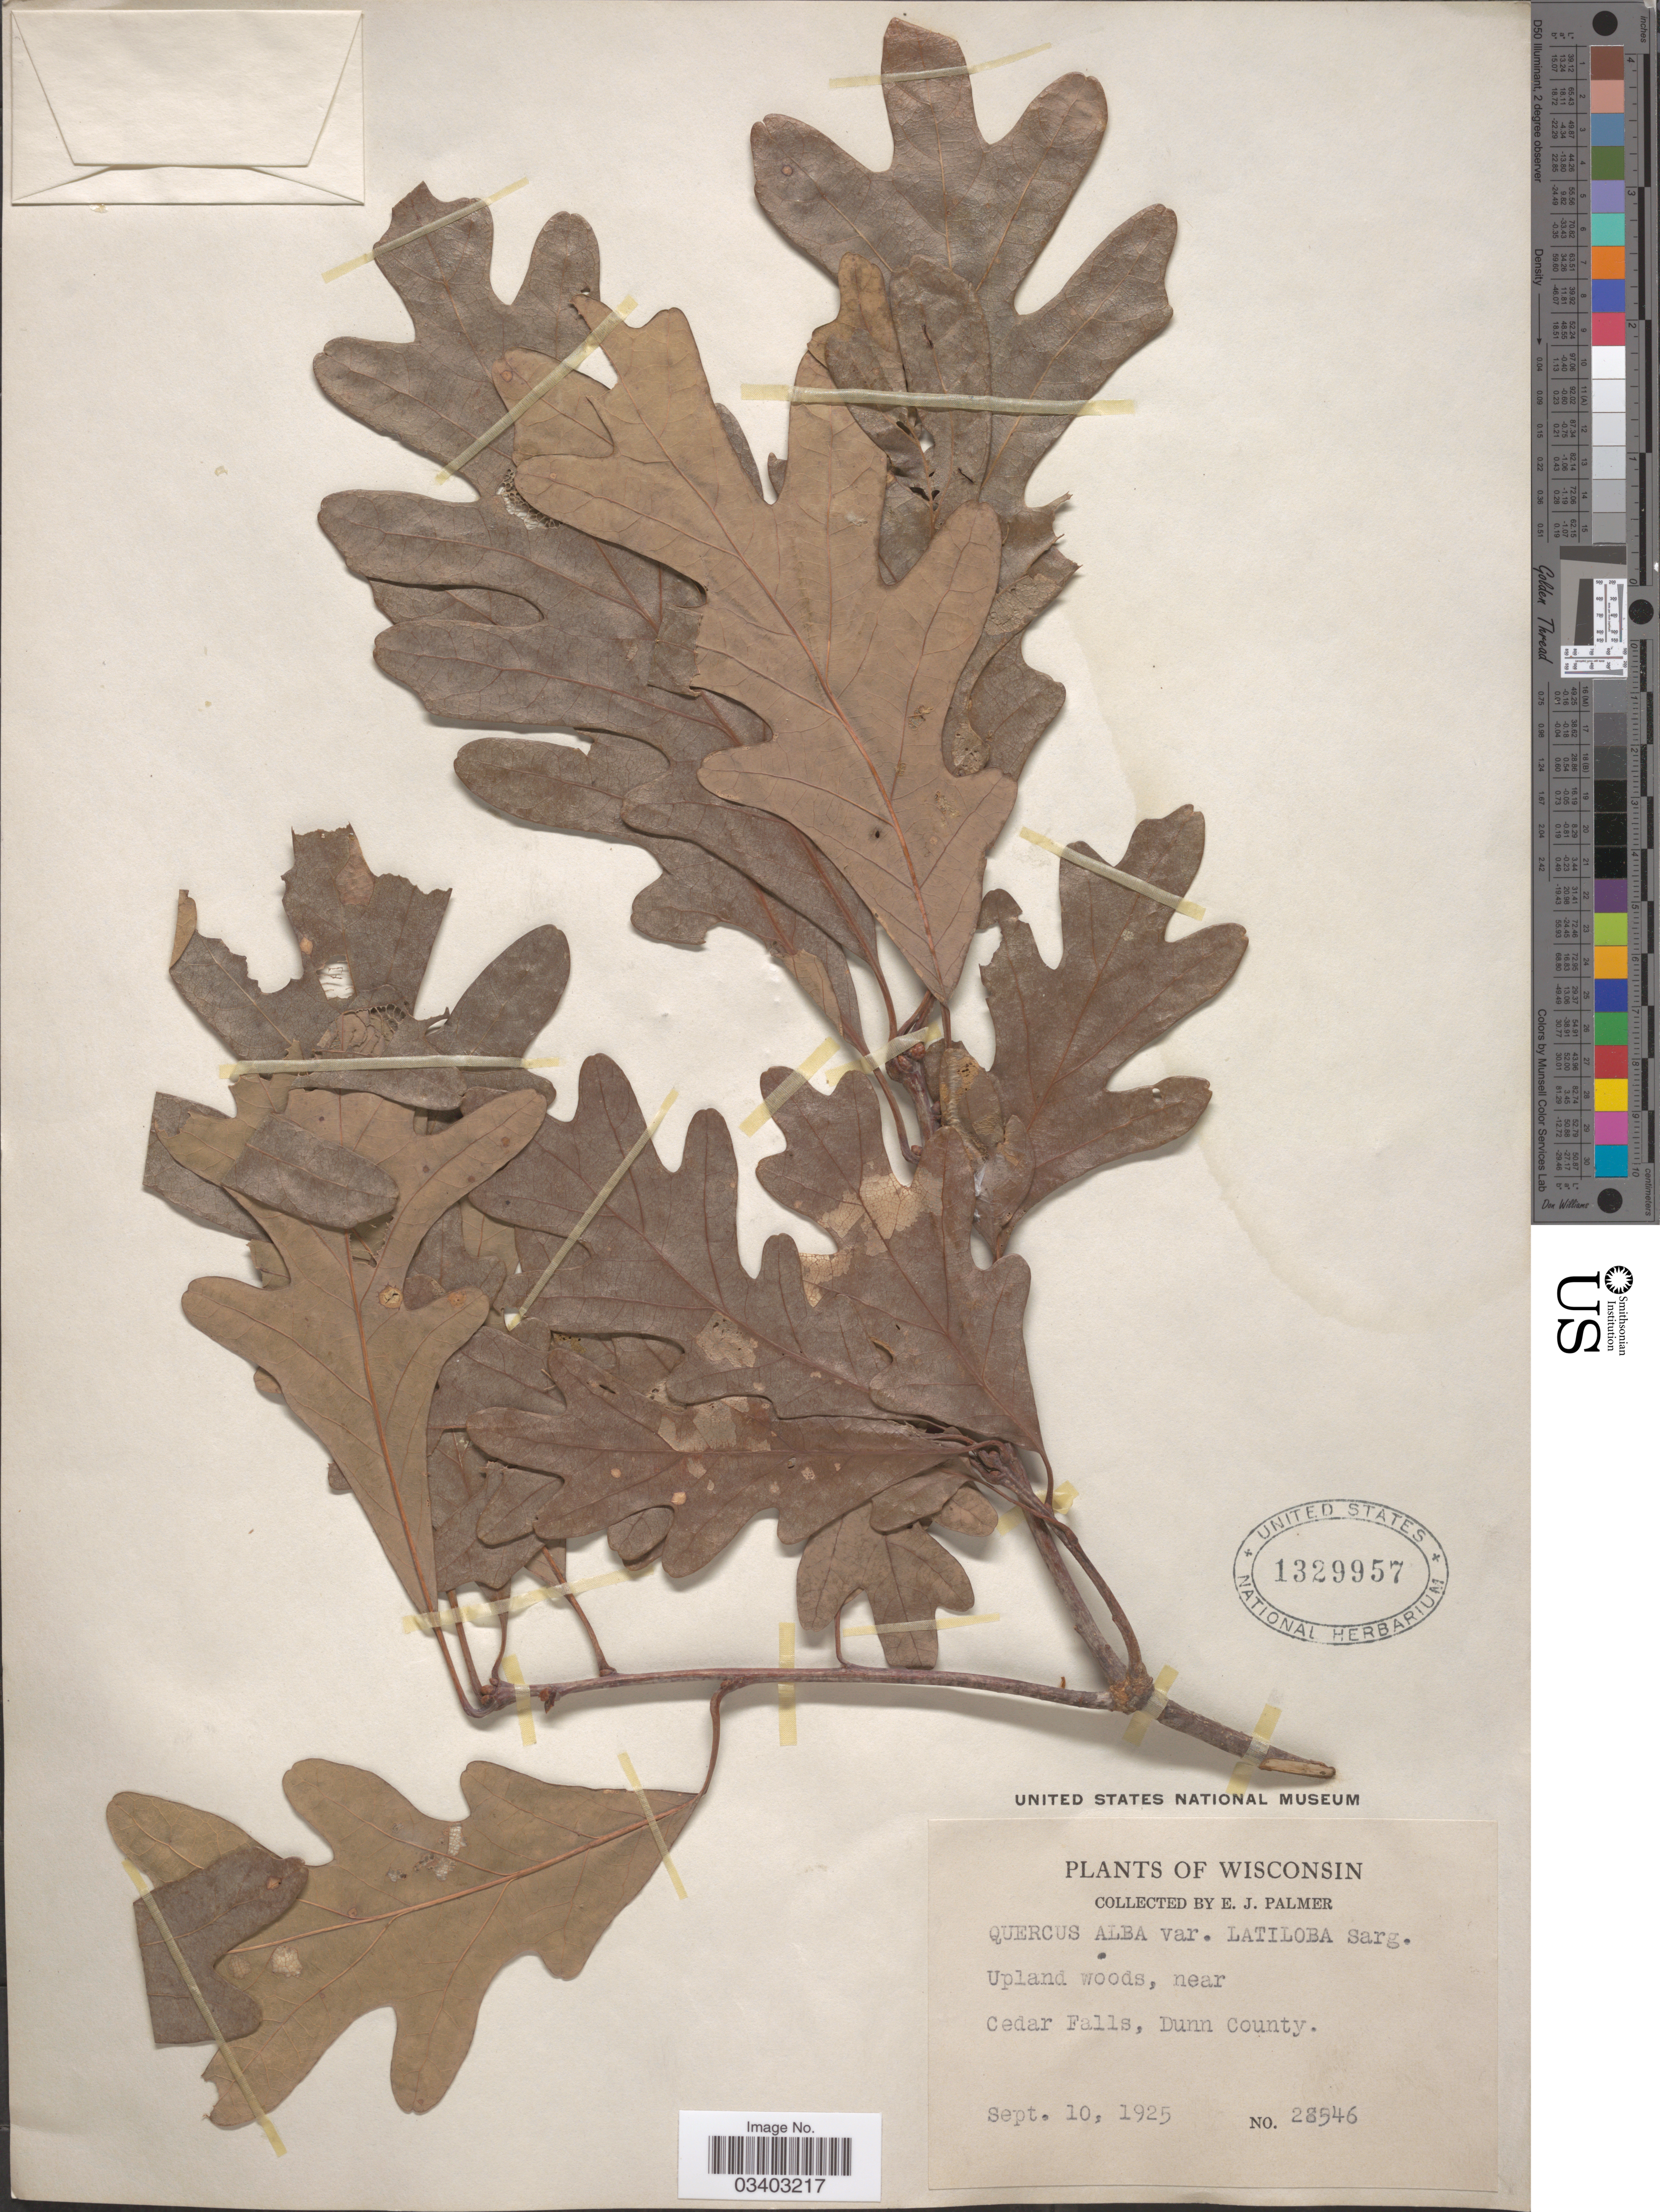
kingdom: Plantae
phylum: Tracheophyta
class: Magnoliopsida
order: Fagales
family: Fagaceae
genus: Quercus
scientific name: Quercus alba var. latiloba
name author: (Sarg.) E.J. Palmer & Steyerm.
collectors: E. J. Palmer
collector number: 28546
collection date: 1925-09-10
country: United States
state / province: Wisconsin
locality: Upland woods, near Cedar Falls, Dunn County.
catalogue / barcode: US 1329957